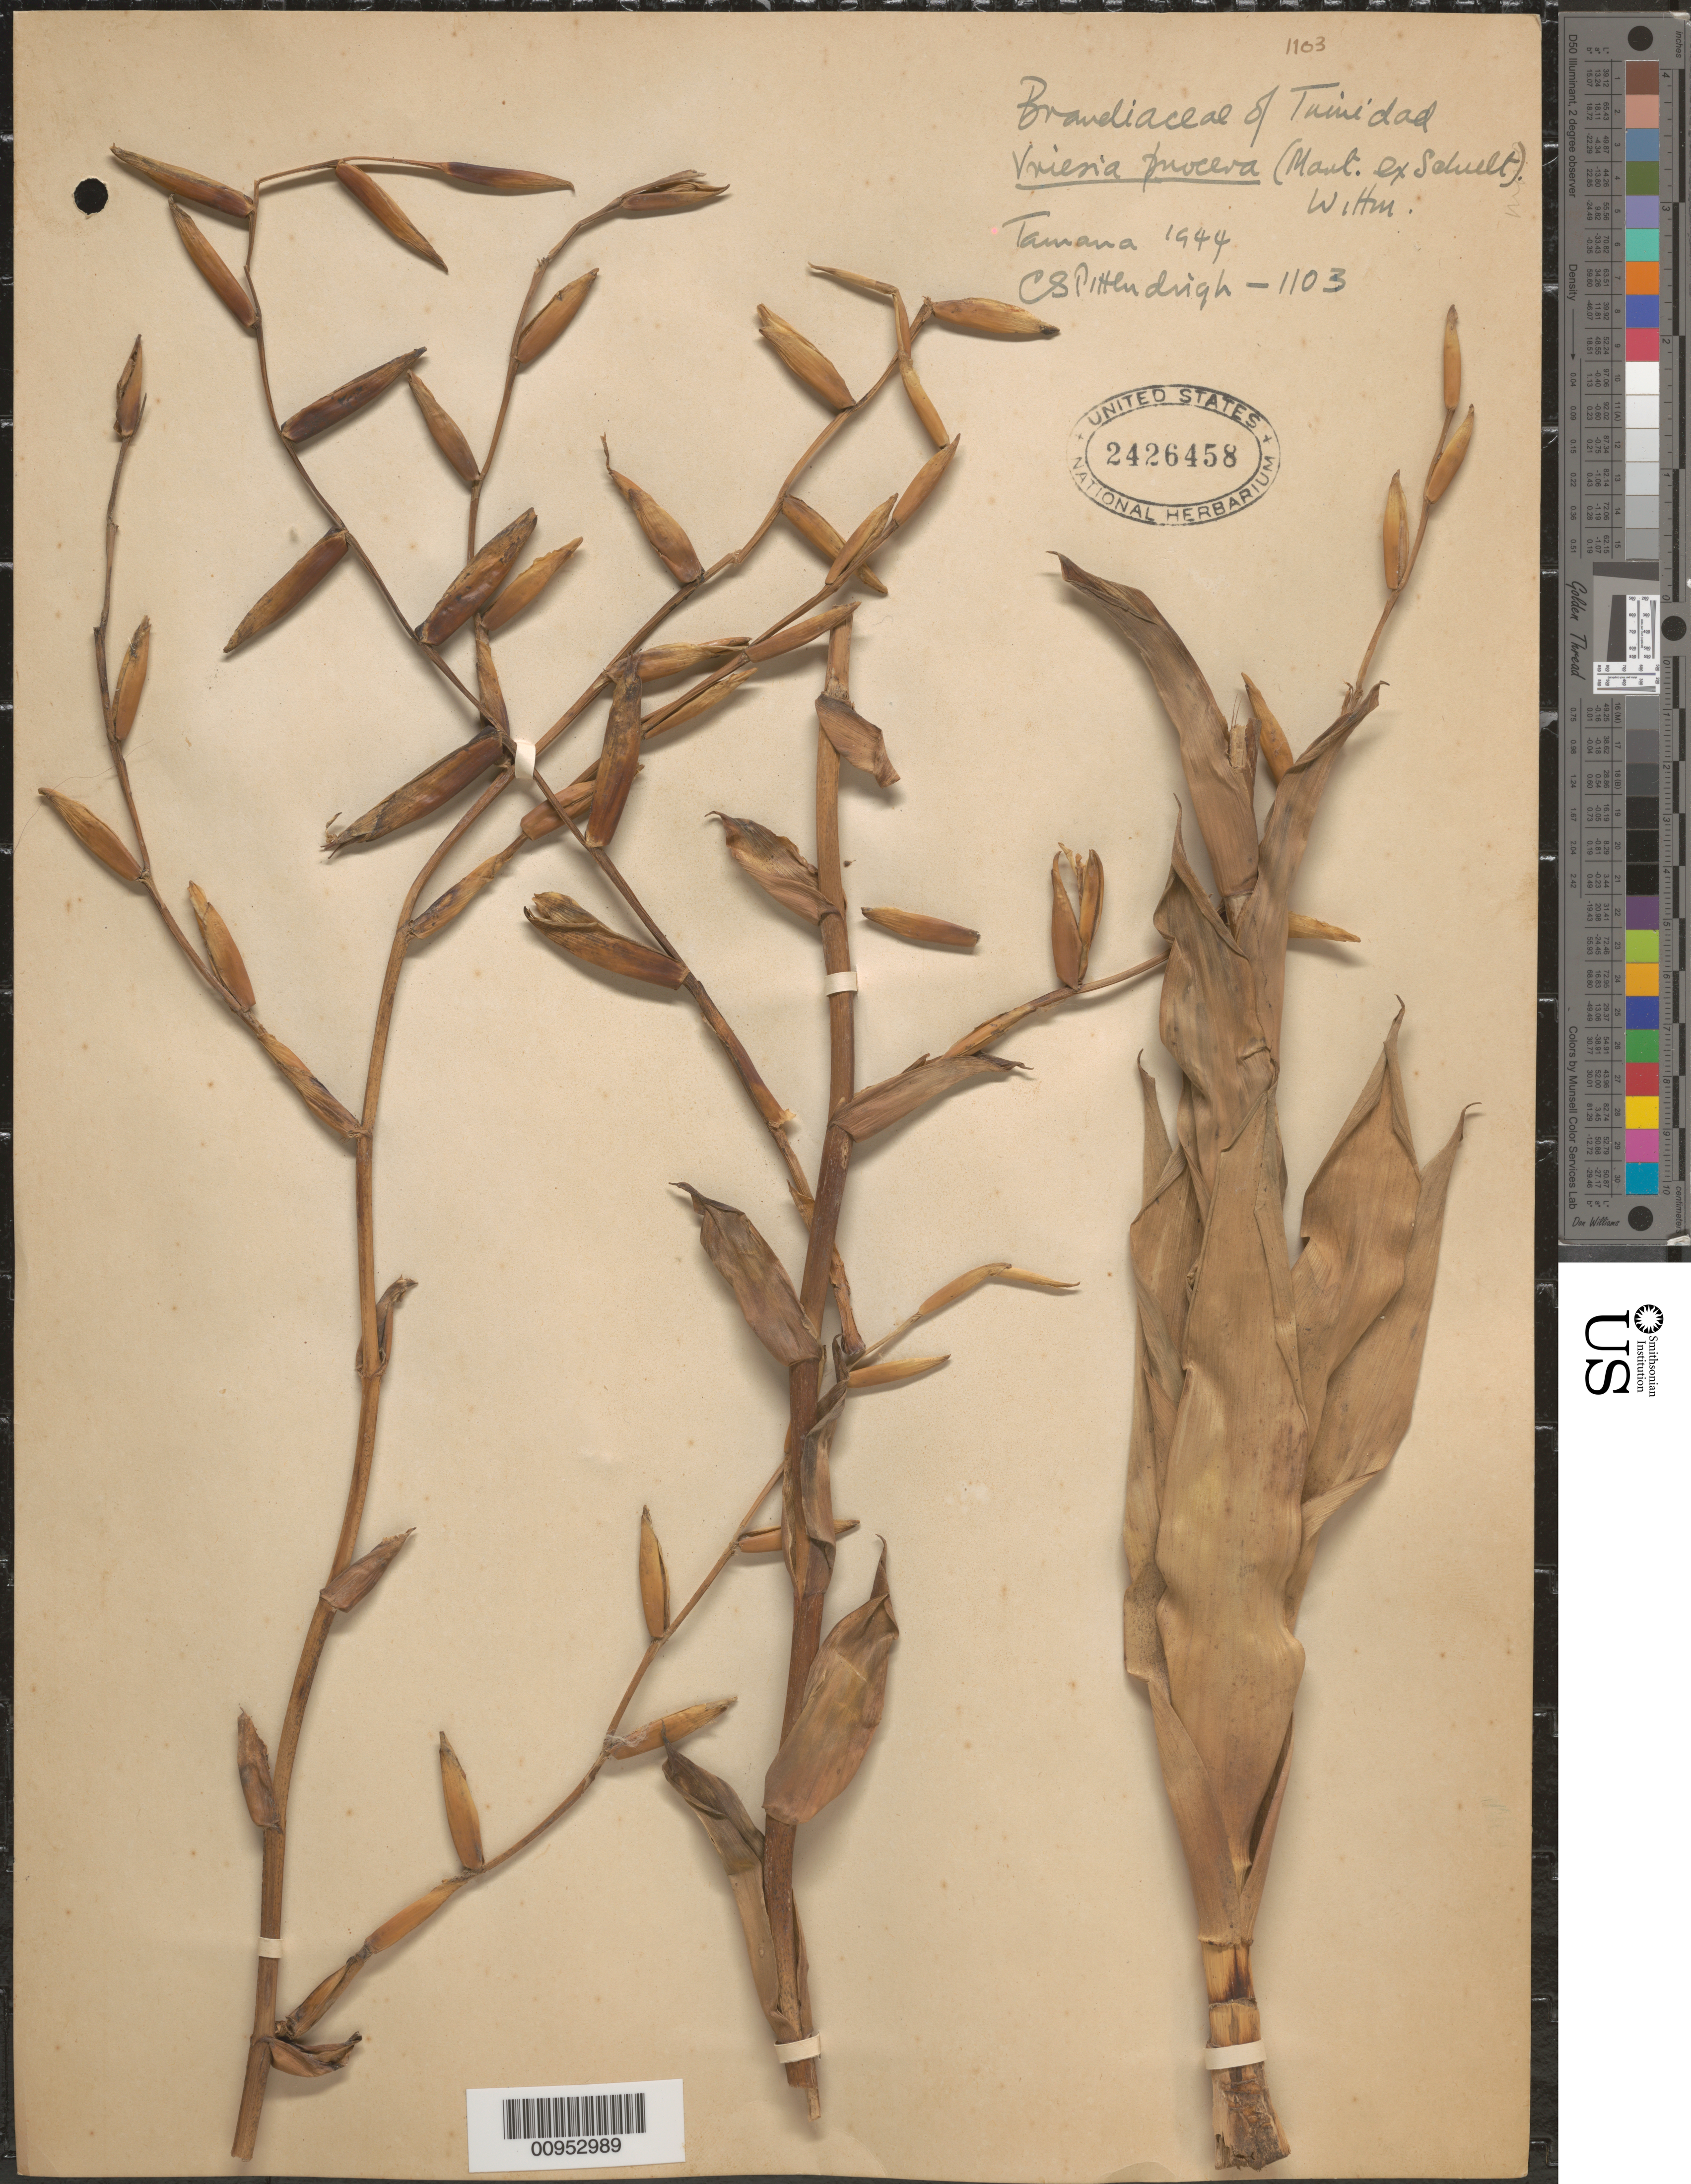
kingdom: Plantae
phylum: Tracheophyta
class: Liliopsida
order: Poales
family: Bromeliaceae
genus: Vriesea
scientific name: Vriesea procera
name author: (Mart. ex Schult. & Schult. f.) Wittm.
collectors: C. S. Pittendrigh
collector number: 1103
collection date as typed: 1944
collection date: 1944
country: Trinidad and Tobago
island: Trinidad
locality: Tamana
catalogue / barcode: US 2426458